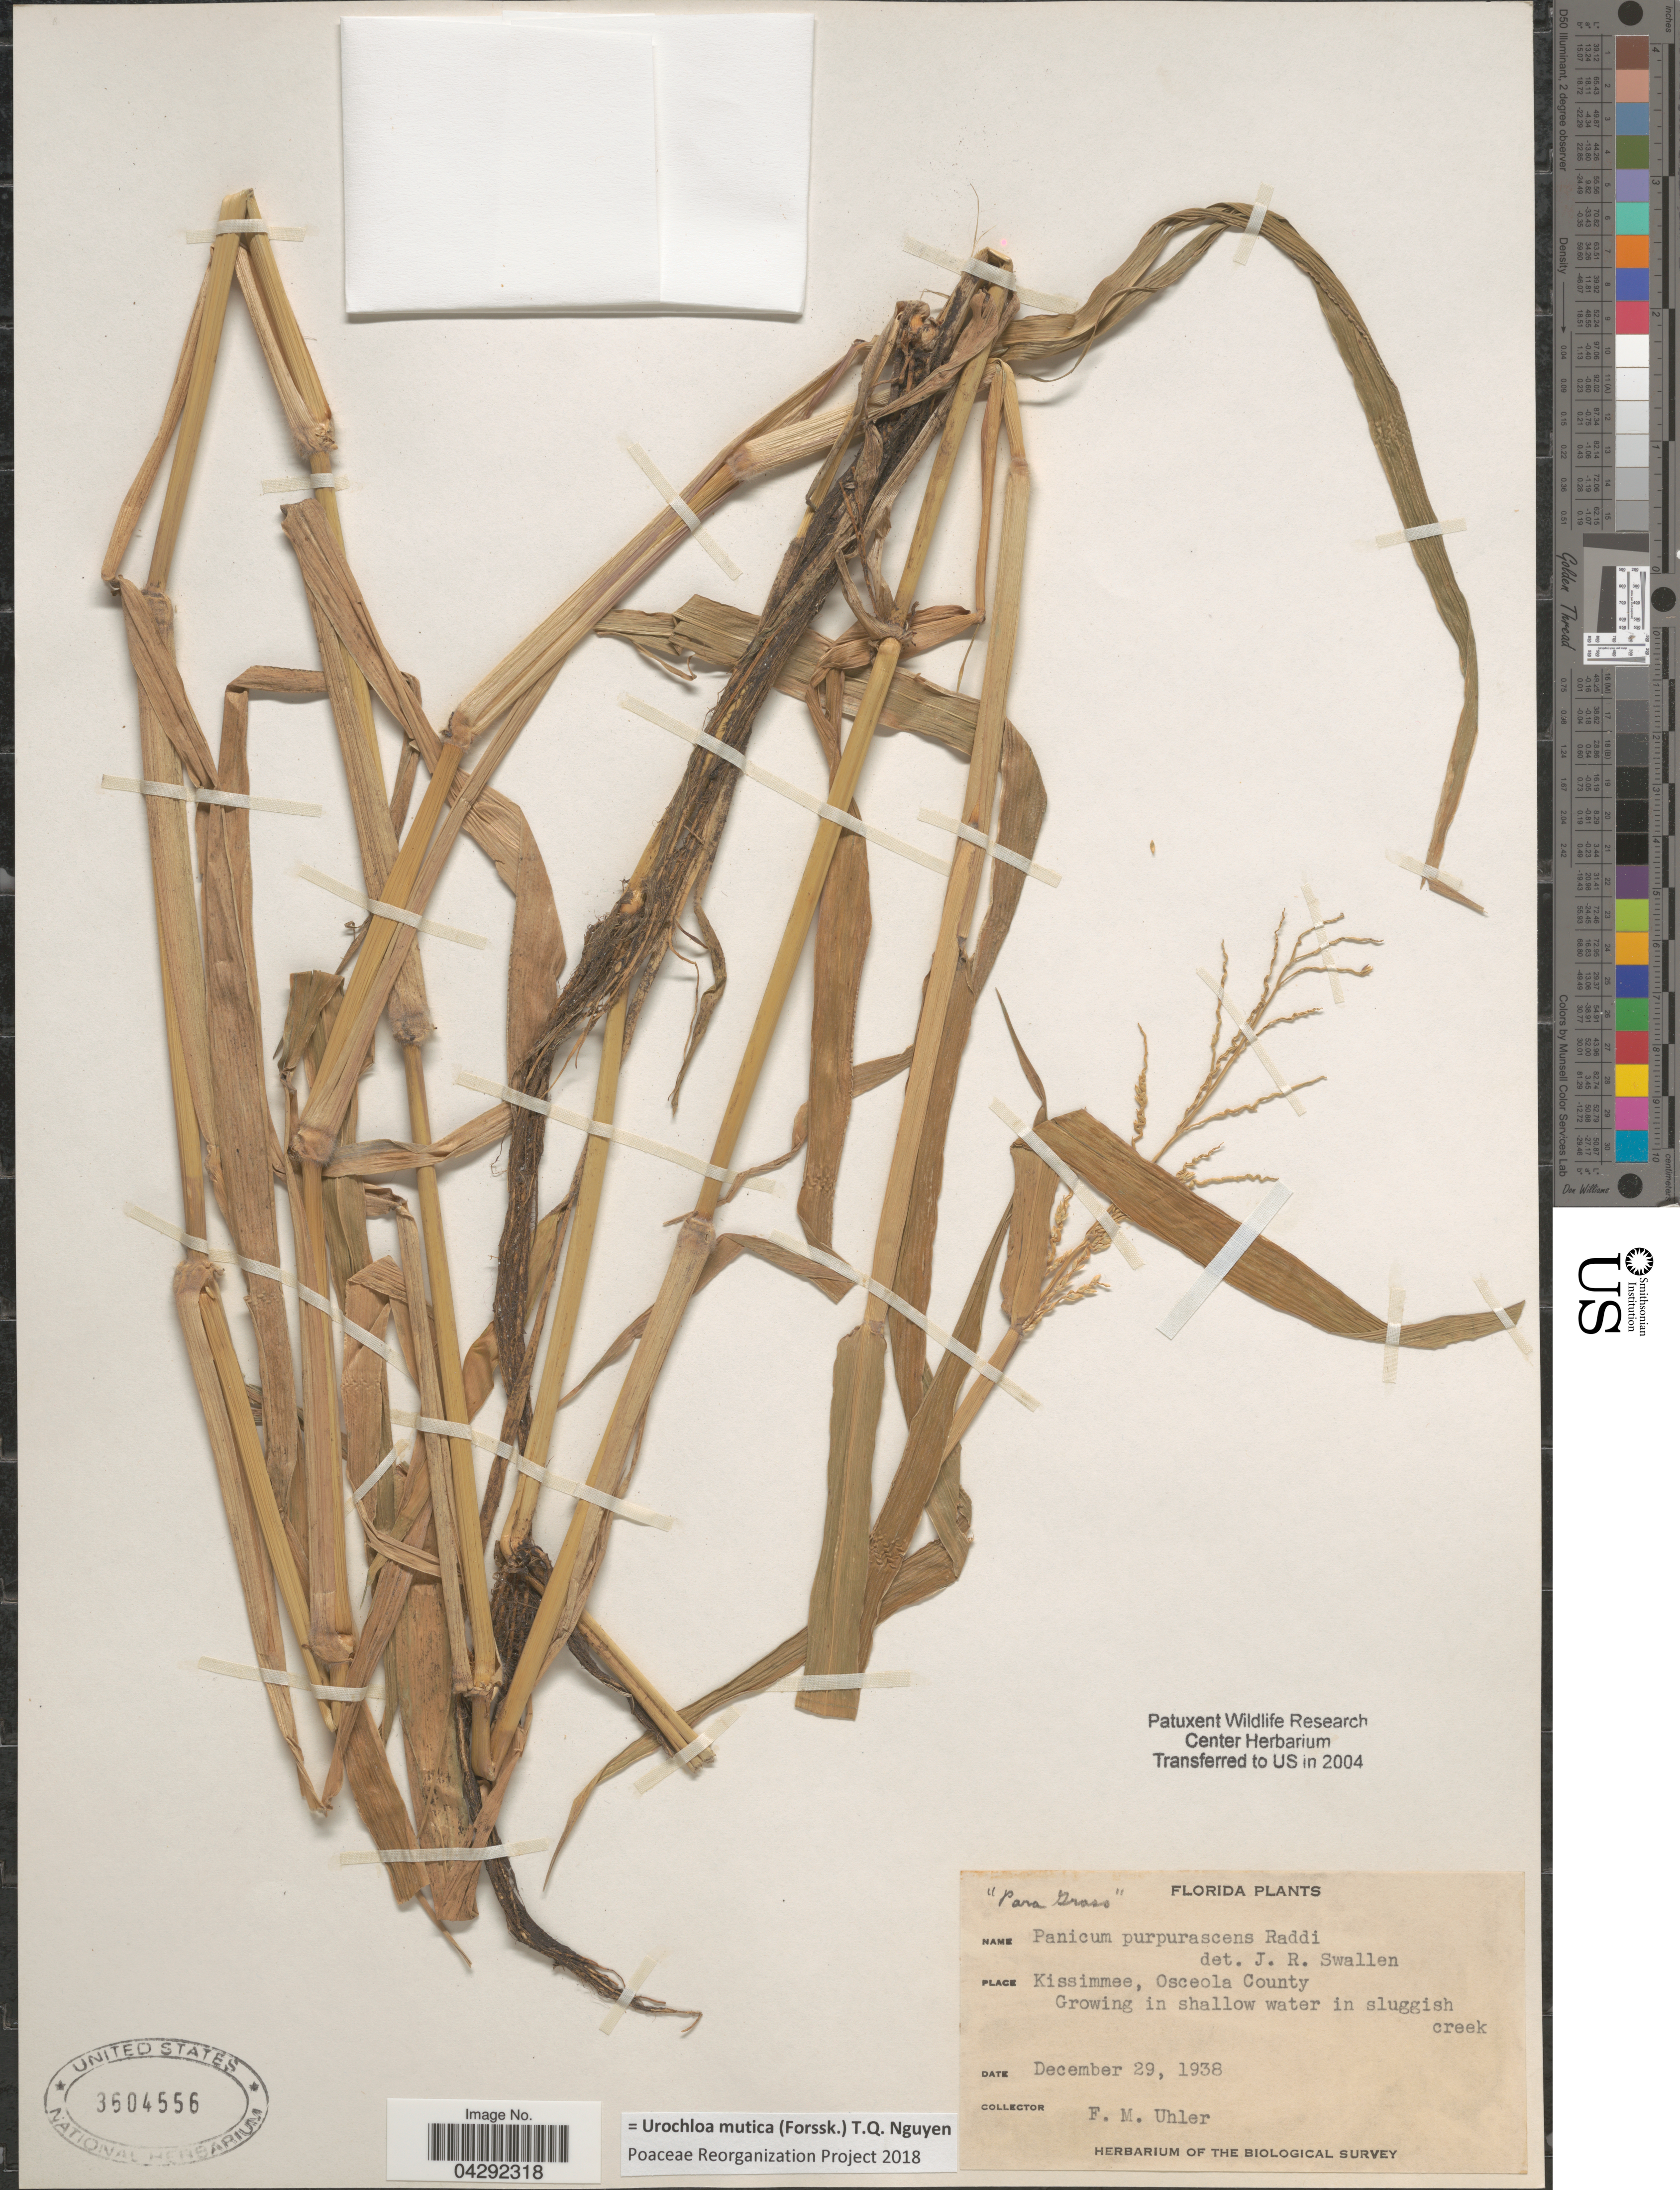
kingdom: Plantae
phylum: Tracheophyta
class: Liliopsida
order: Poales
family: Poaceae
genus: Urochloa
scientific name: Urochloa mutica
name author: (Forssk.) T.Q. Nguyen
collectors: F. M. Uhler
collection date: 1938-12-29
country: United States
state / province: Florida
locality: Kissimmee, Osceola County. The Biological Survey.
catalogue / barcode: US 3604556